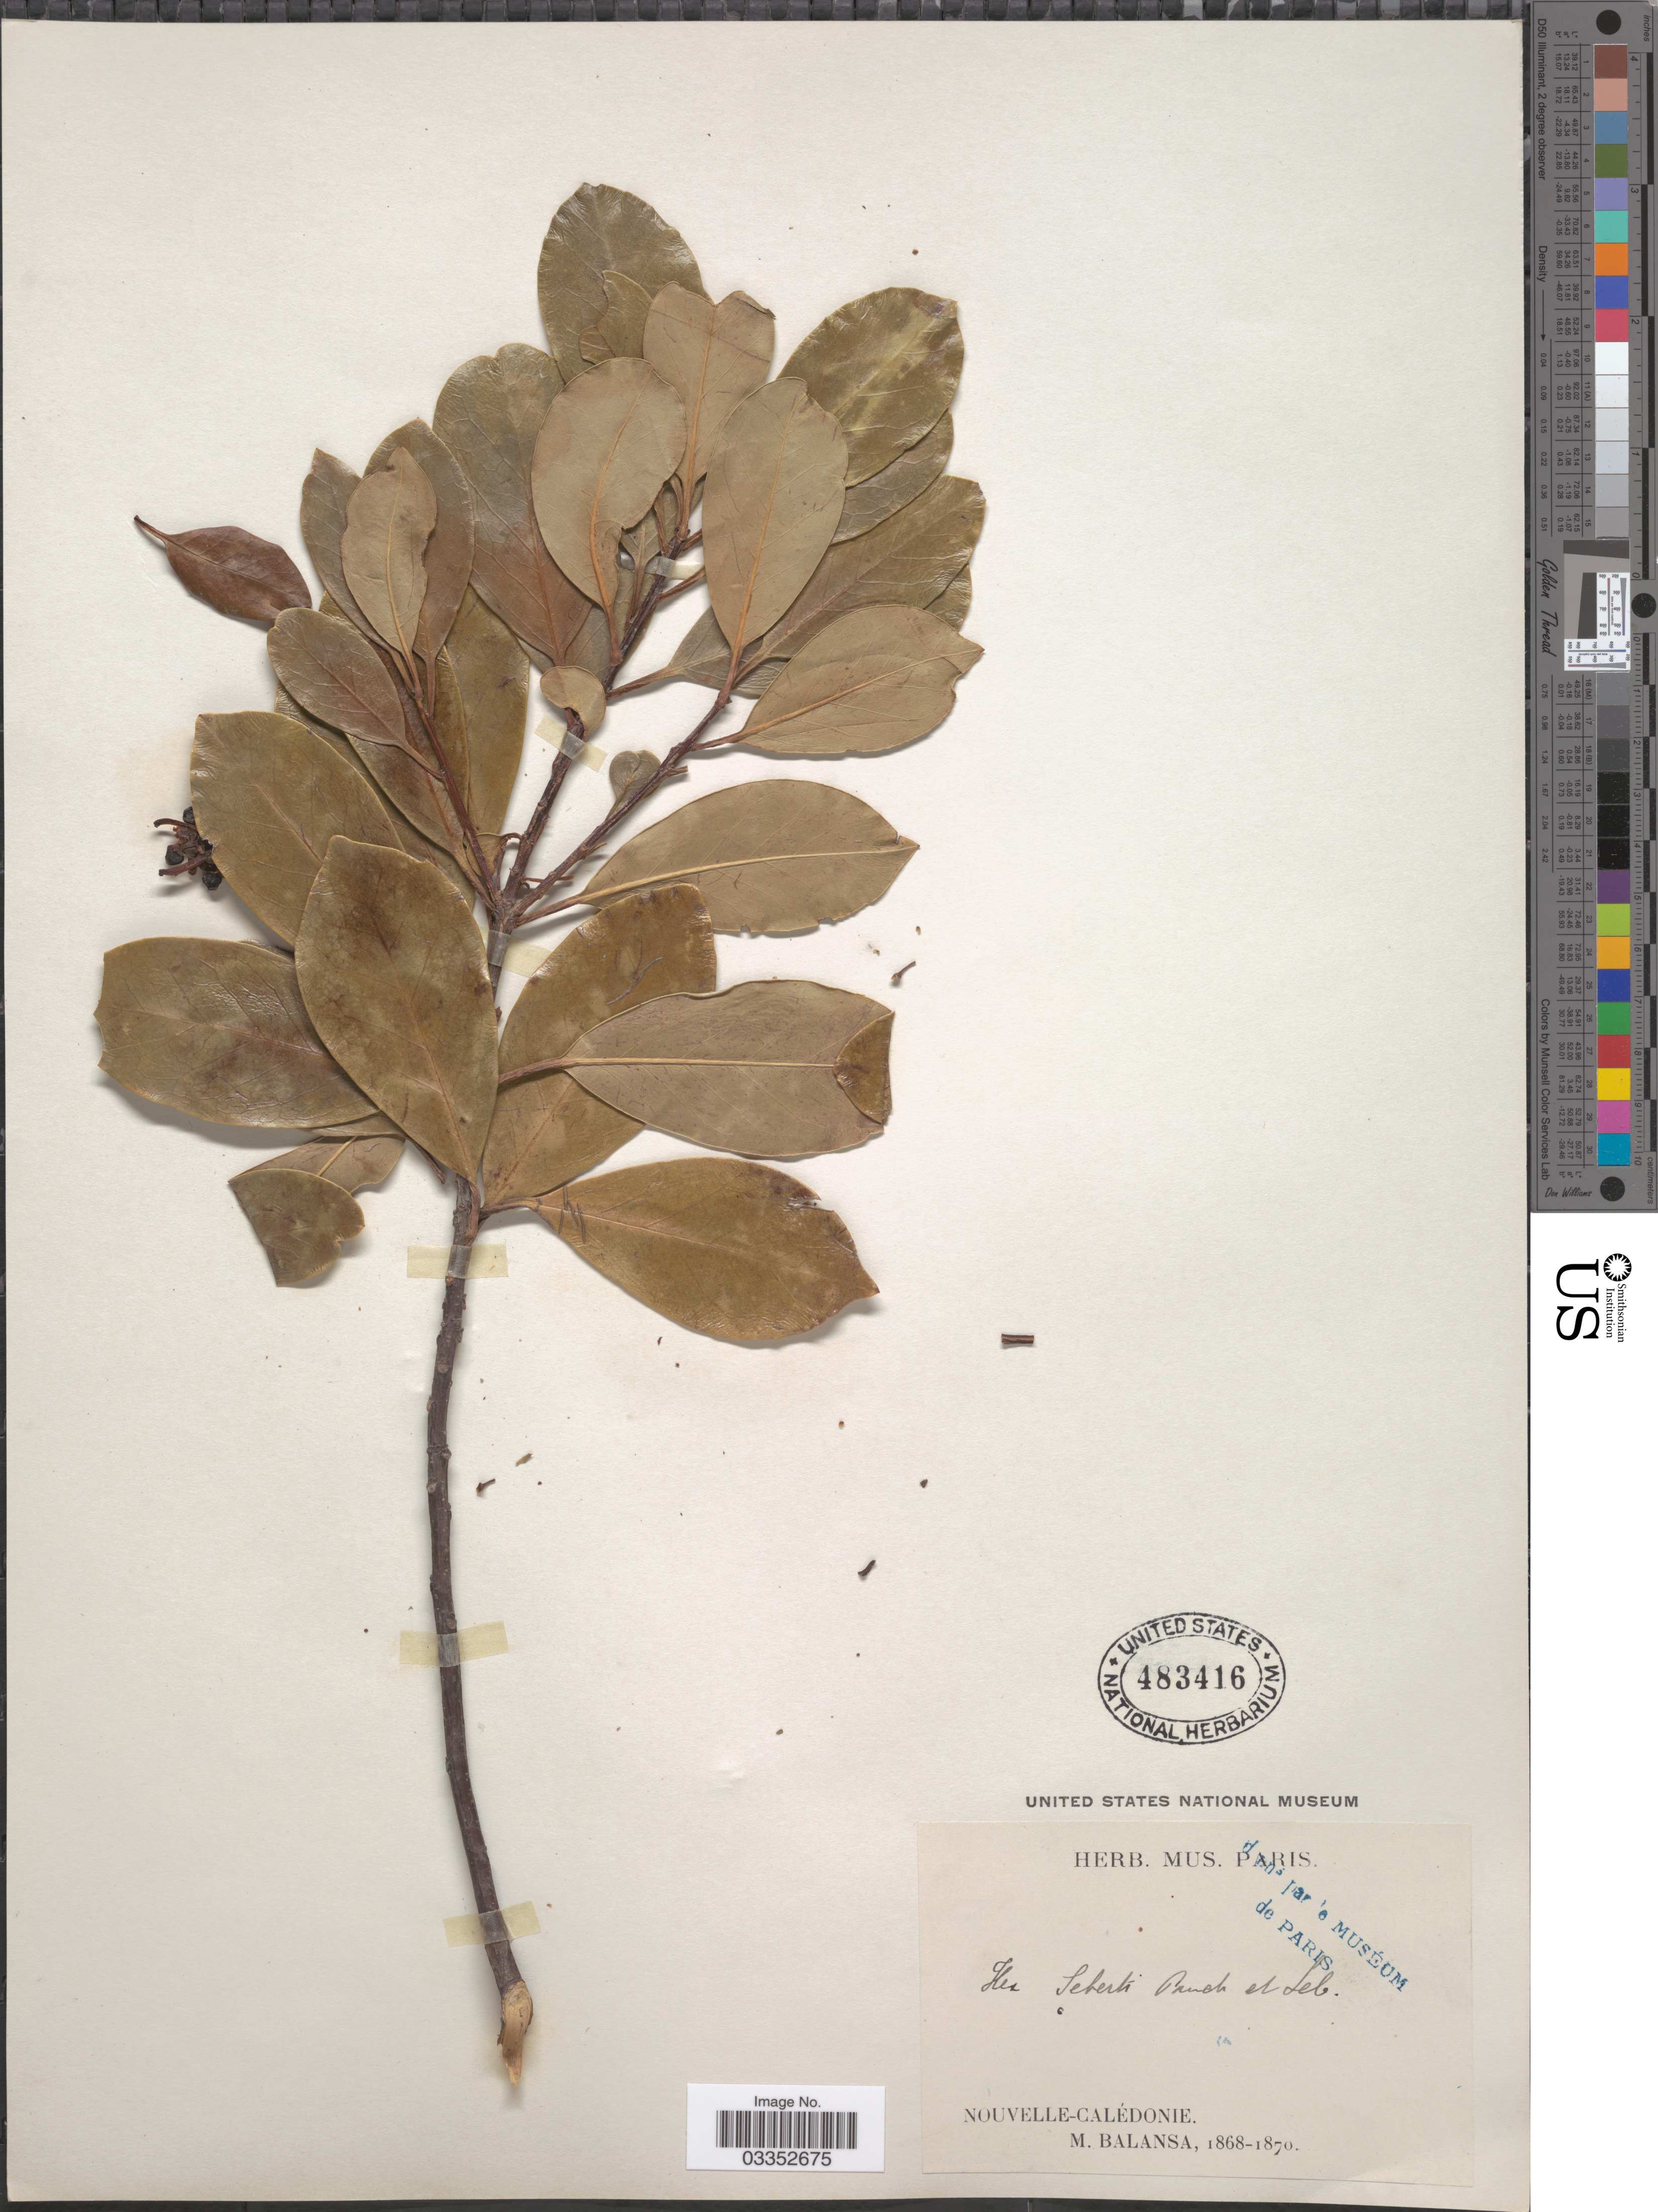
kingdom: Plantae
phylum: Tracheophyta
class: Magnoliopsida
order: Aquifoliales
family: Aquifoliaceae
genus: Ilex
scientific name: Ilex sebertii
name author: Pancher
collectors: B. Balansa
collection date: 1868/1870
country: New Caledonia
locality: Nouvelle-Calédonie.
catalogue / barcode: US 483416